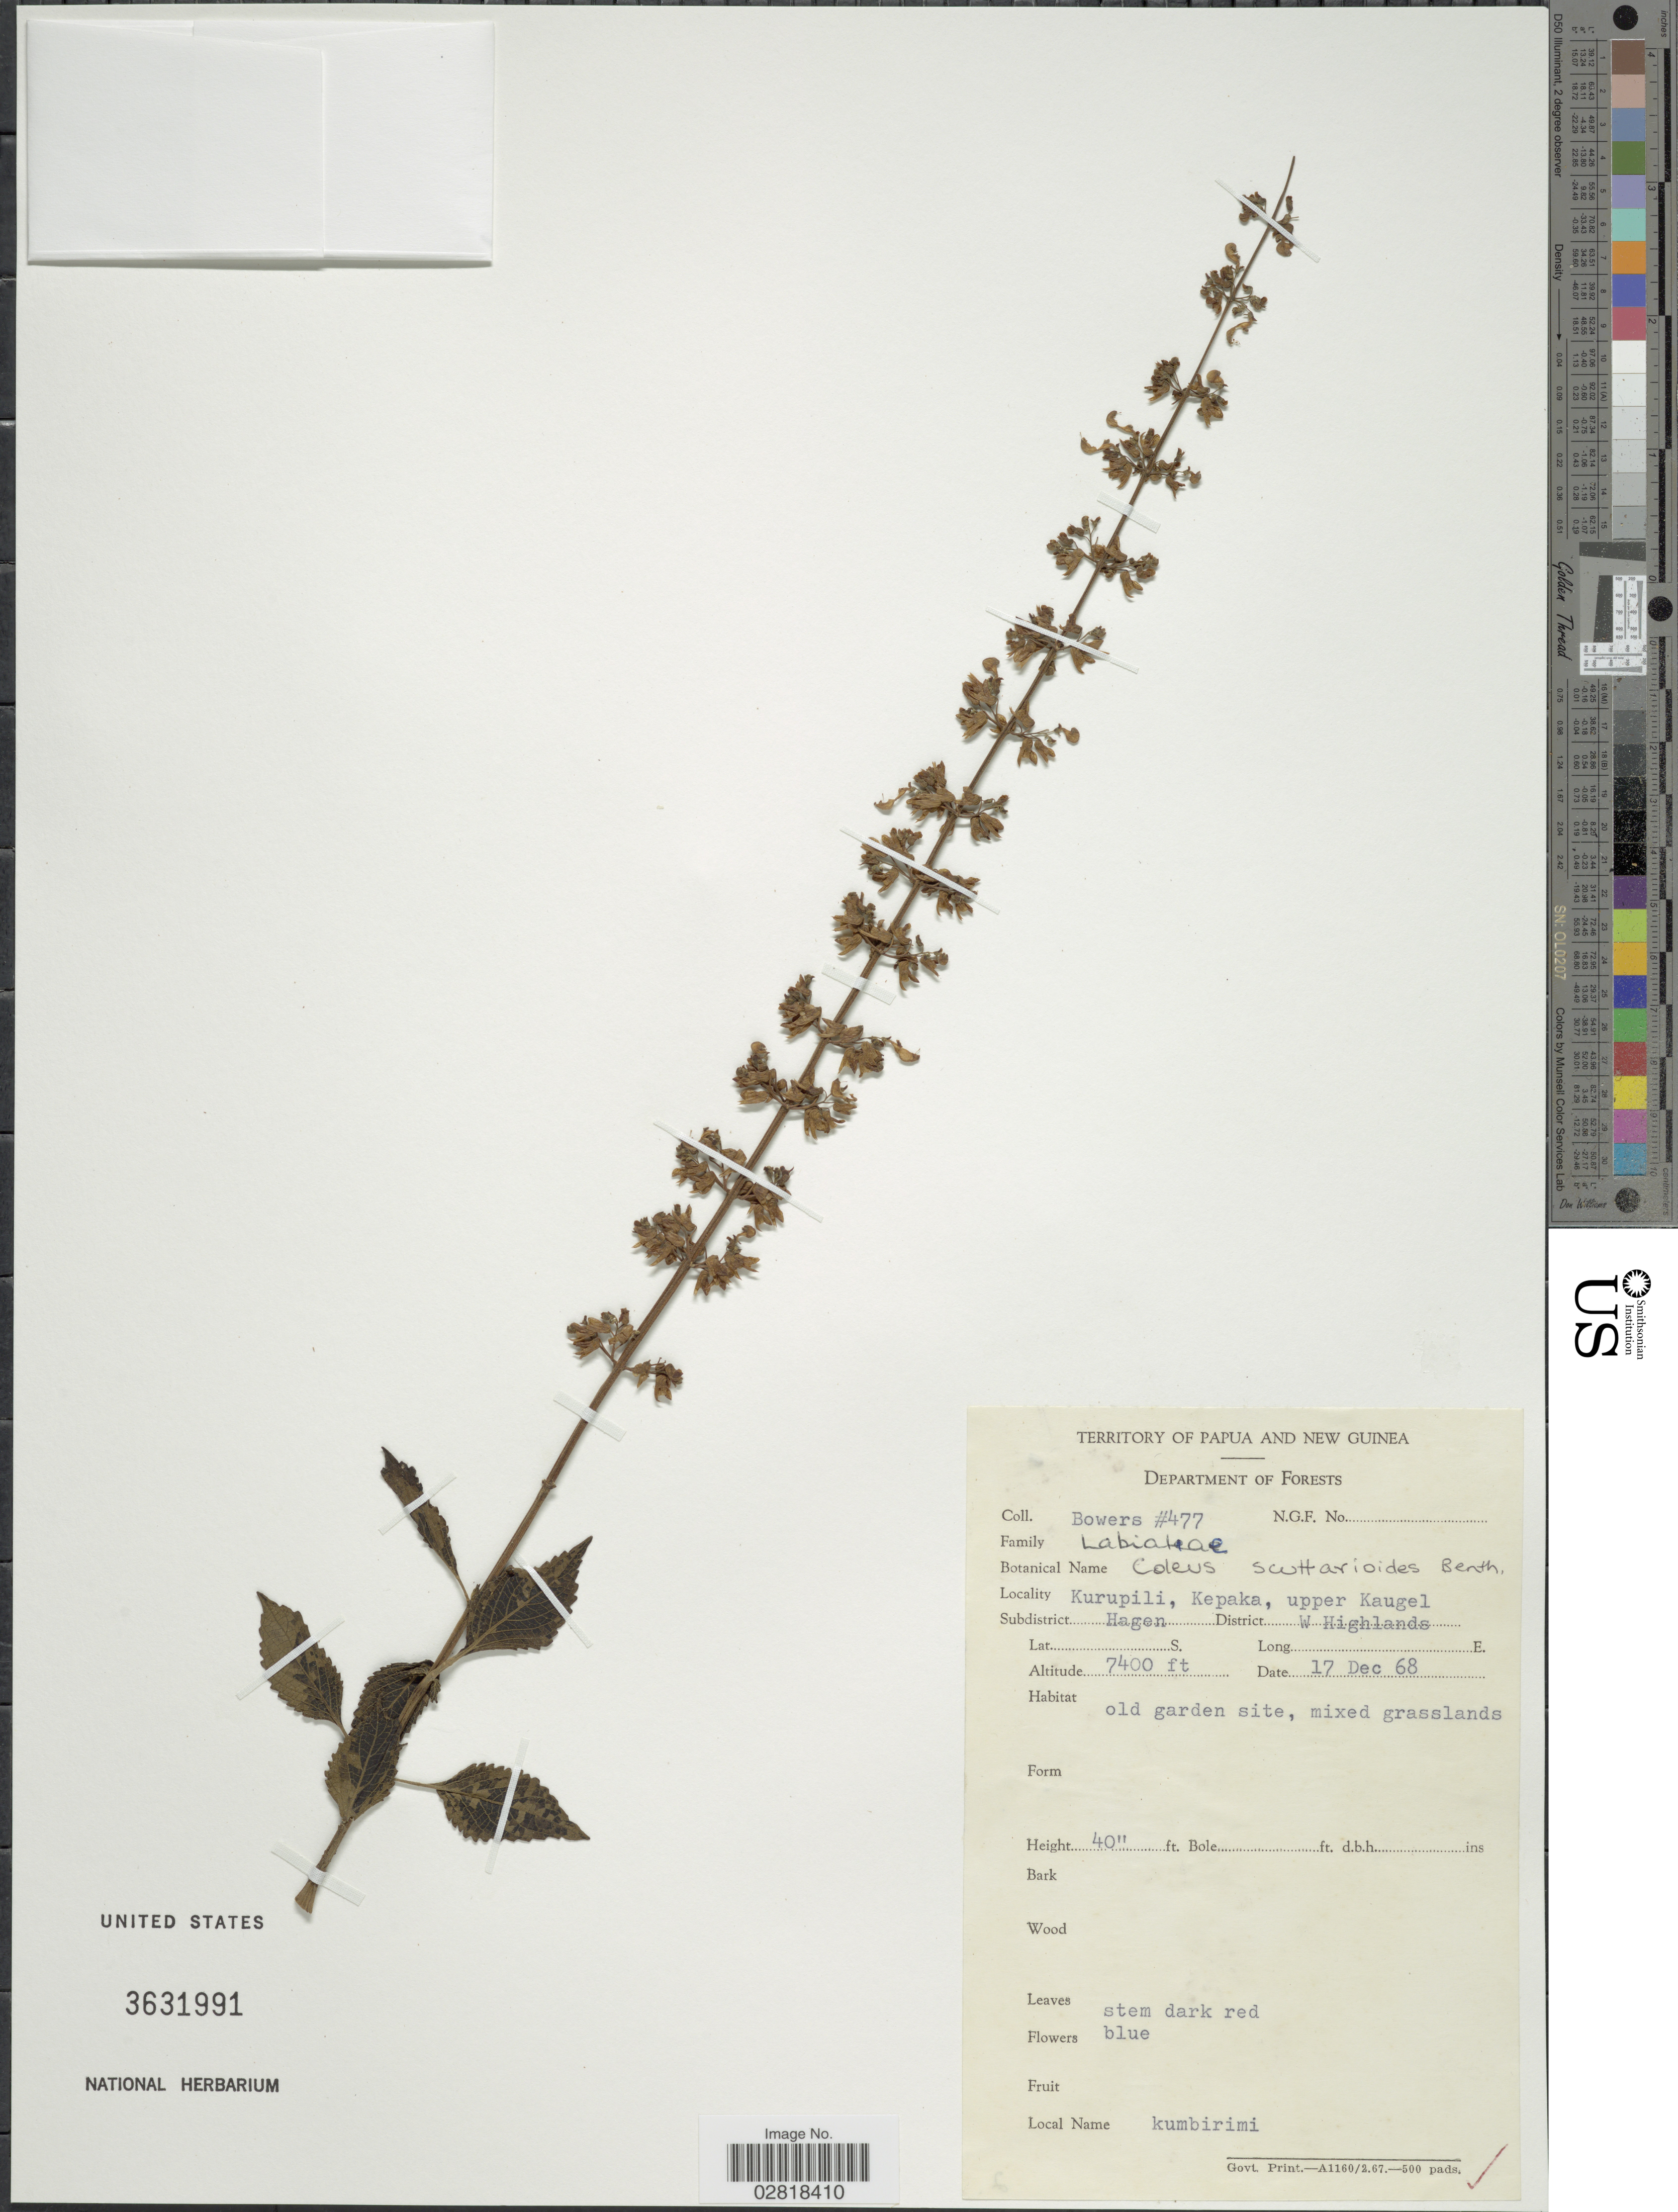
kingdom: Plantae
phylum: Tracheophyta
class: Magnoliopsida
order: Lamiales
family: Lamiaceae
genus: Coleus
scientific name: Coleus scutellarioides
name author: (L.) Benth.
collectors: -. Bowers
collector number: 477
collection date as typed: Transcribed d/m/y: 17/12/68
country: Papua New Guinea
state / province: Western Highlands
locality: Kurupili, Kepaka, upper Kaugel. Subdistrict Hagen. District W Highlands.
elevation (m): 2256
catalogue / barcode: US 3631991